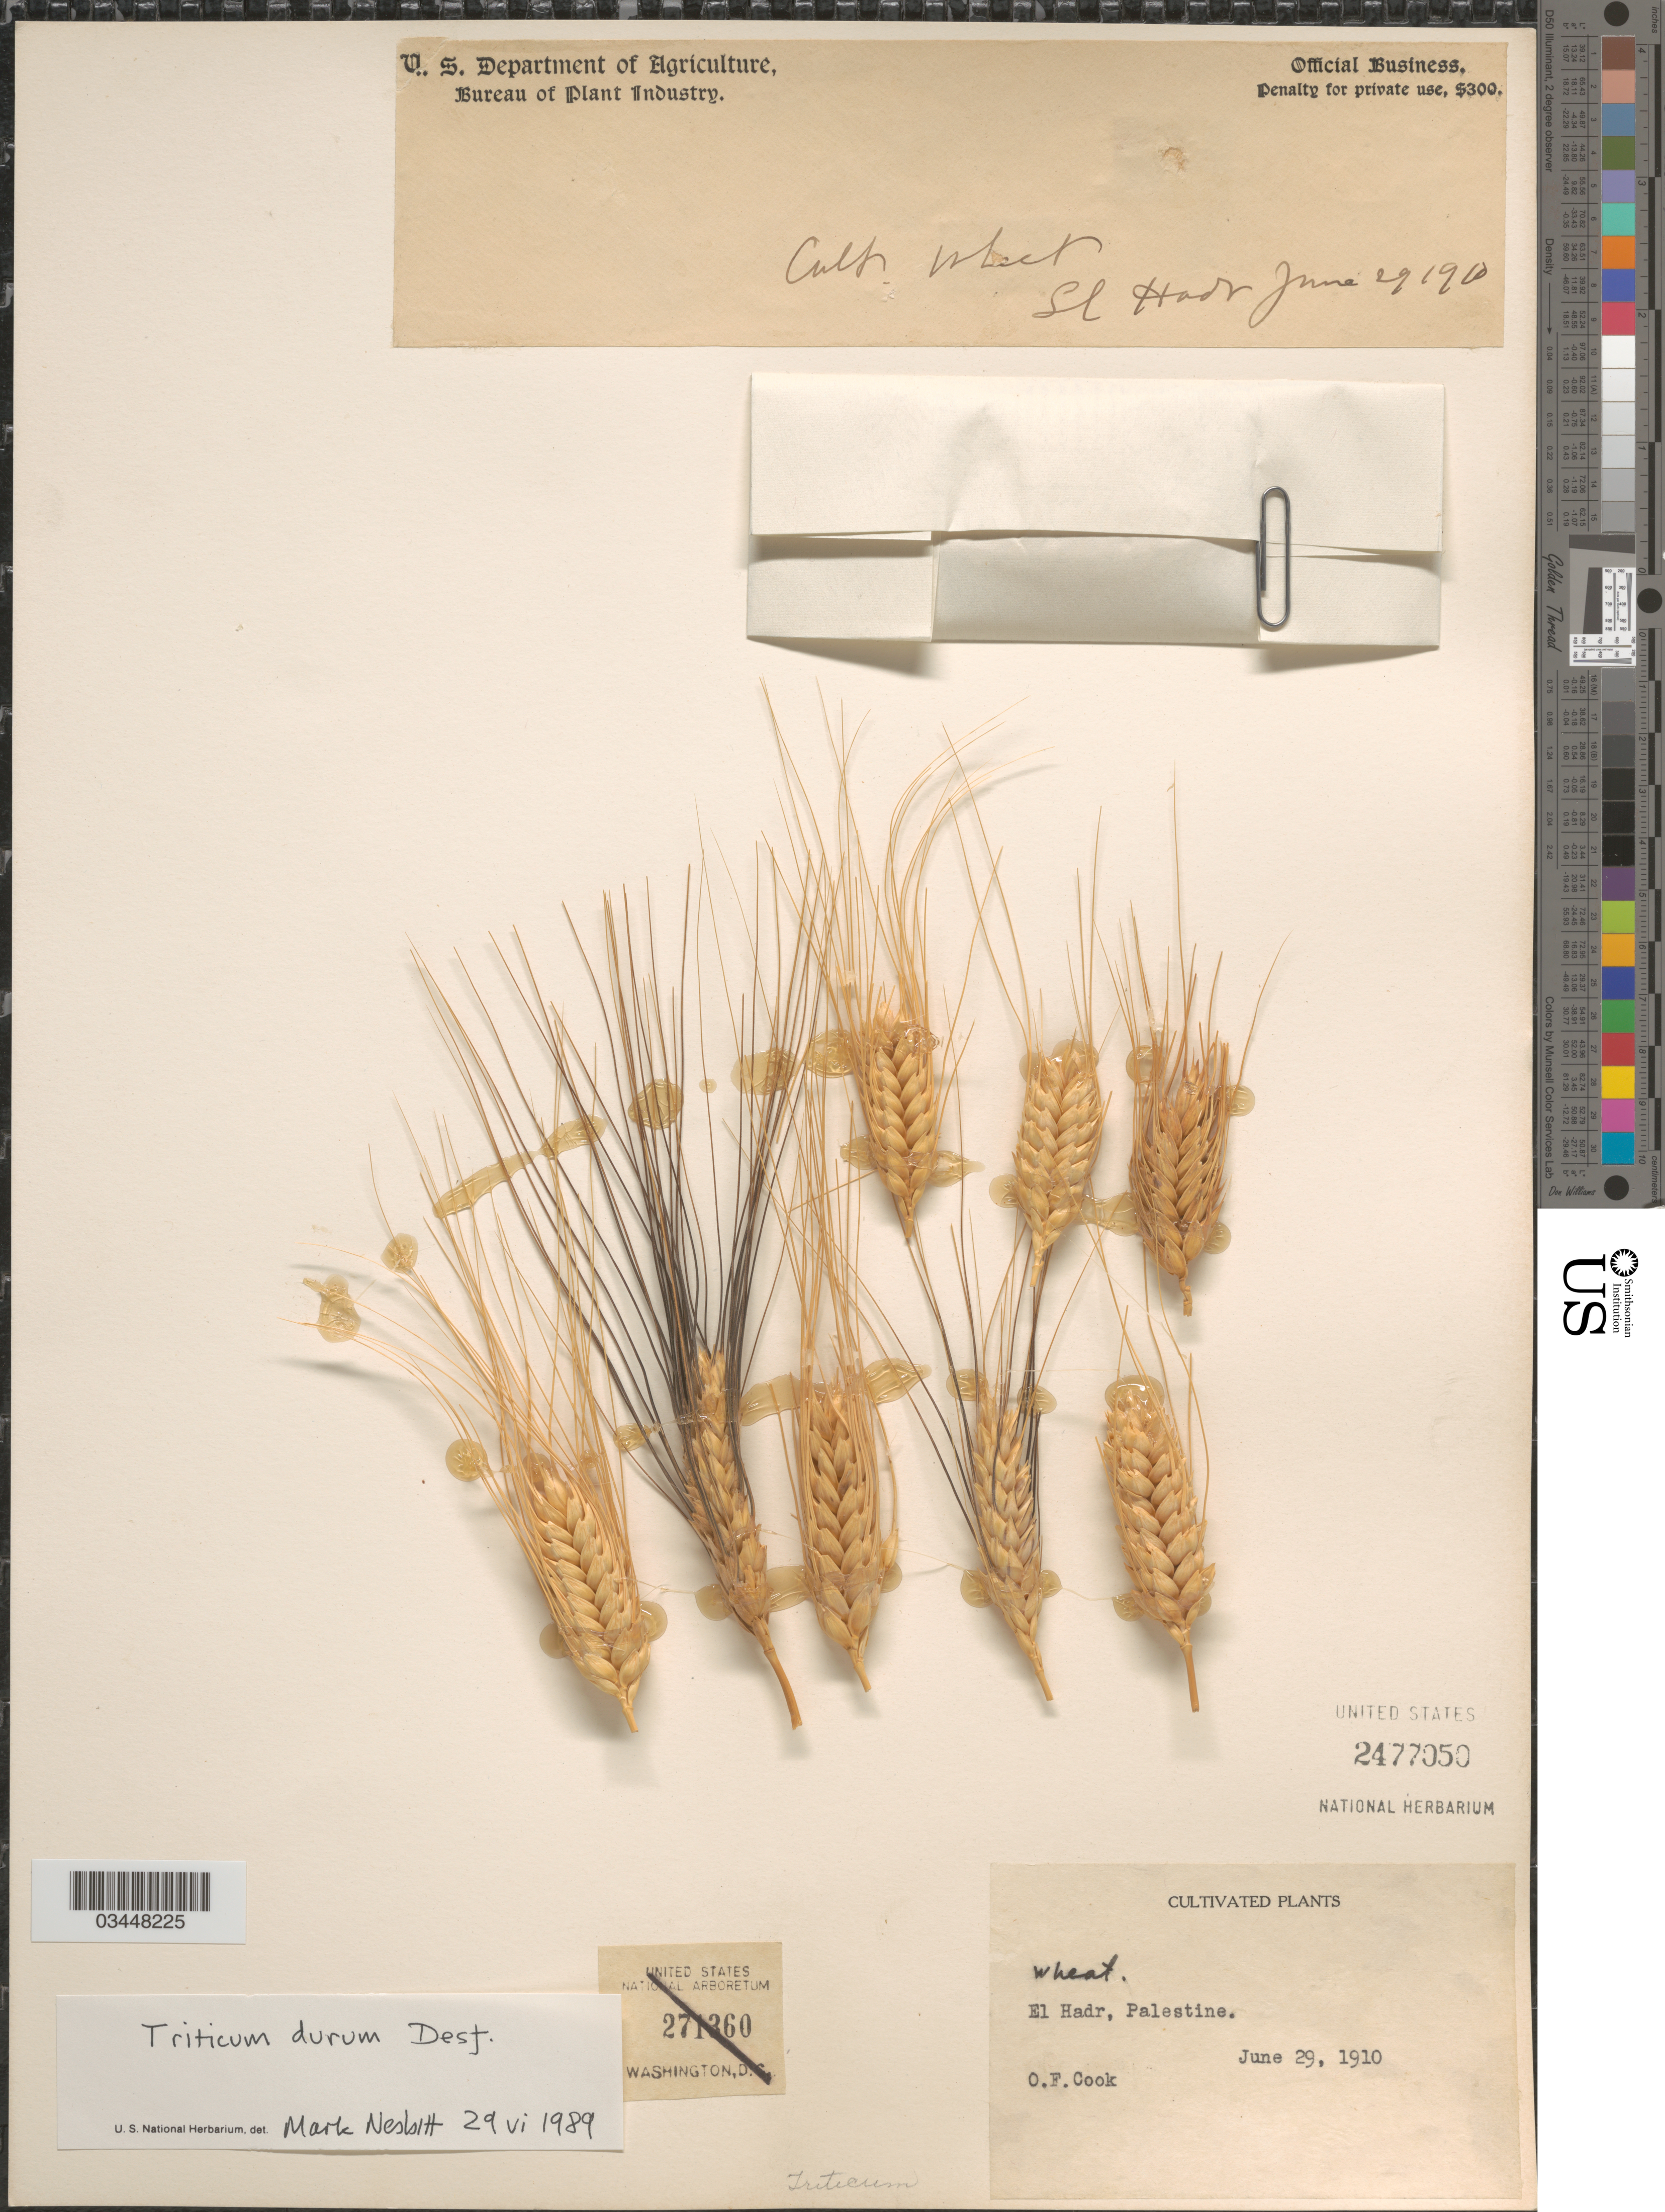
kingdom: Plantae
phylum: Tracheophyta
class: Liliopsida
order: Poales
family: Poaceae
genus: Triticum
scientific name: Triticum durum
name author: Desf.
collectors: O. F. Cook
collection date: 1910-06-29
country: Israel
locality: El Hadr, Palestine.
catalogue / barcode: US 2477050